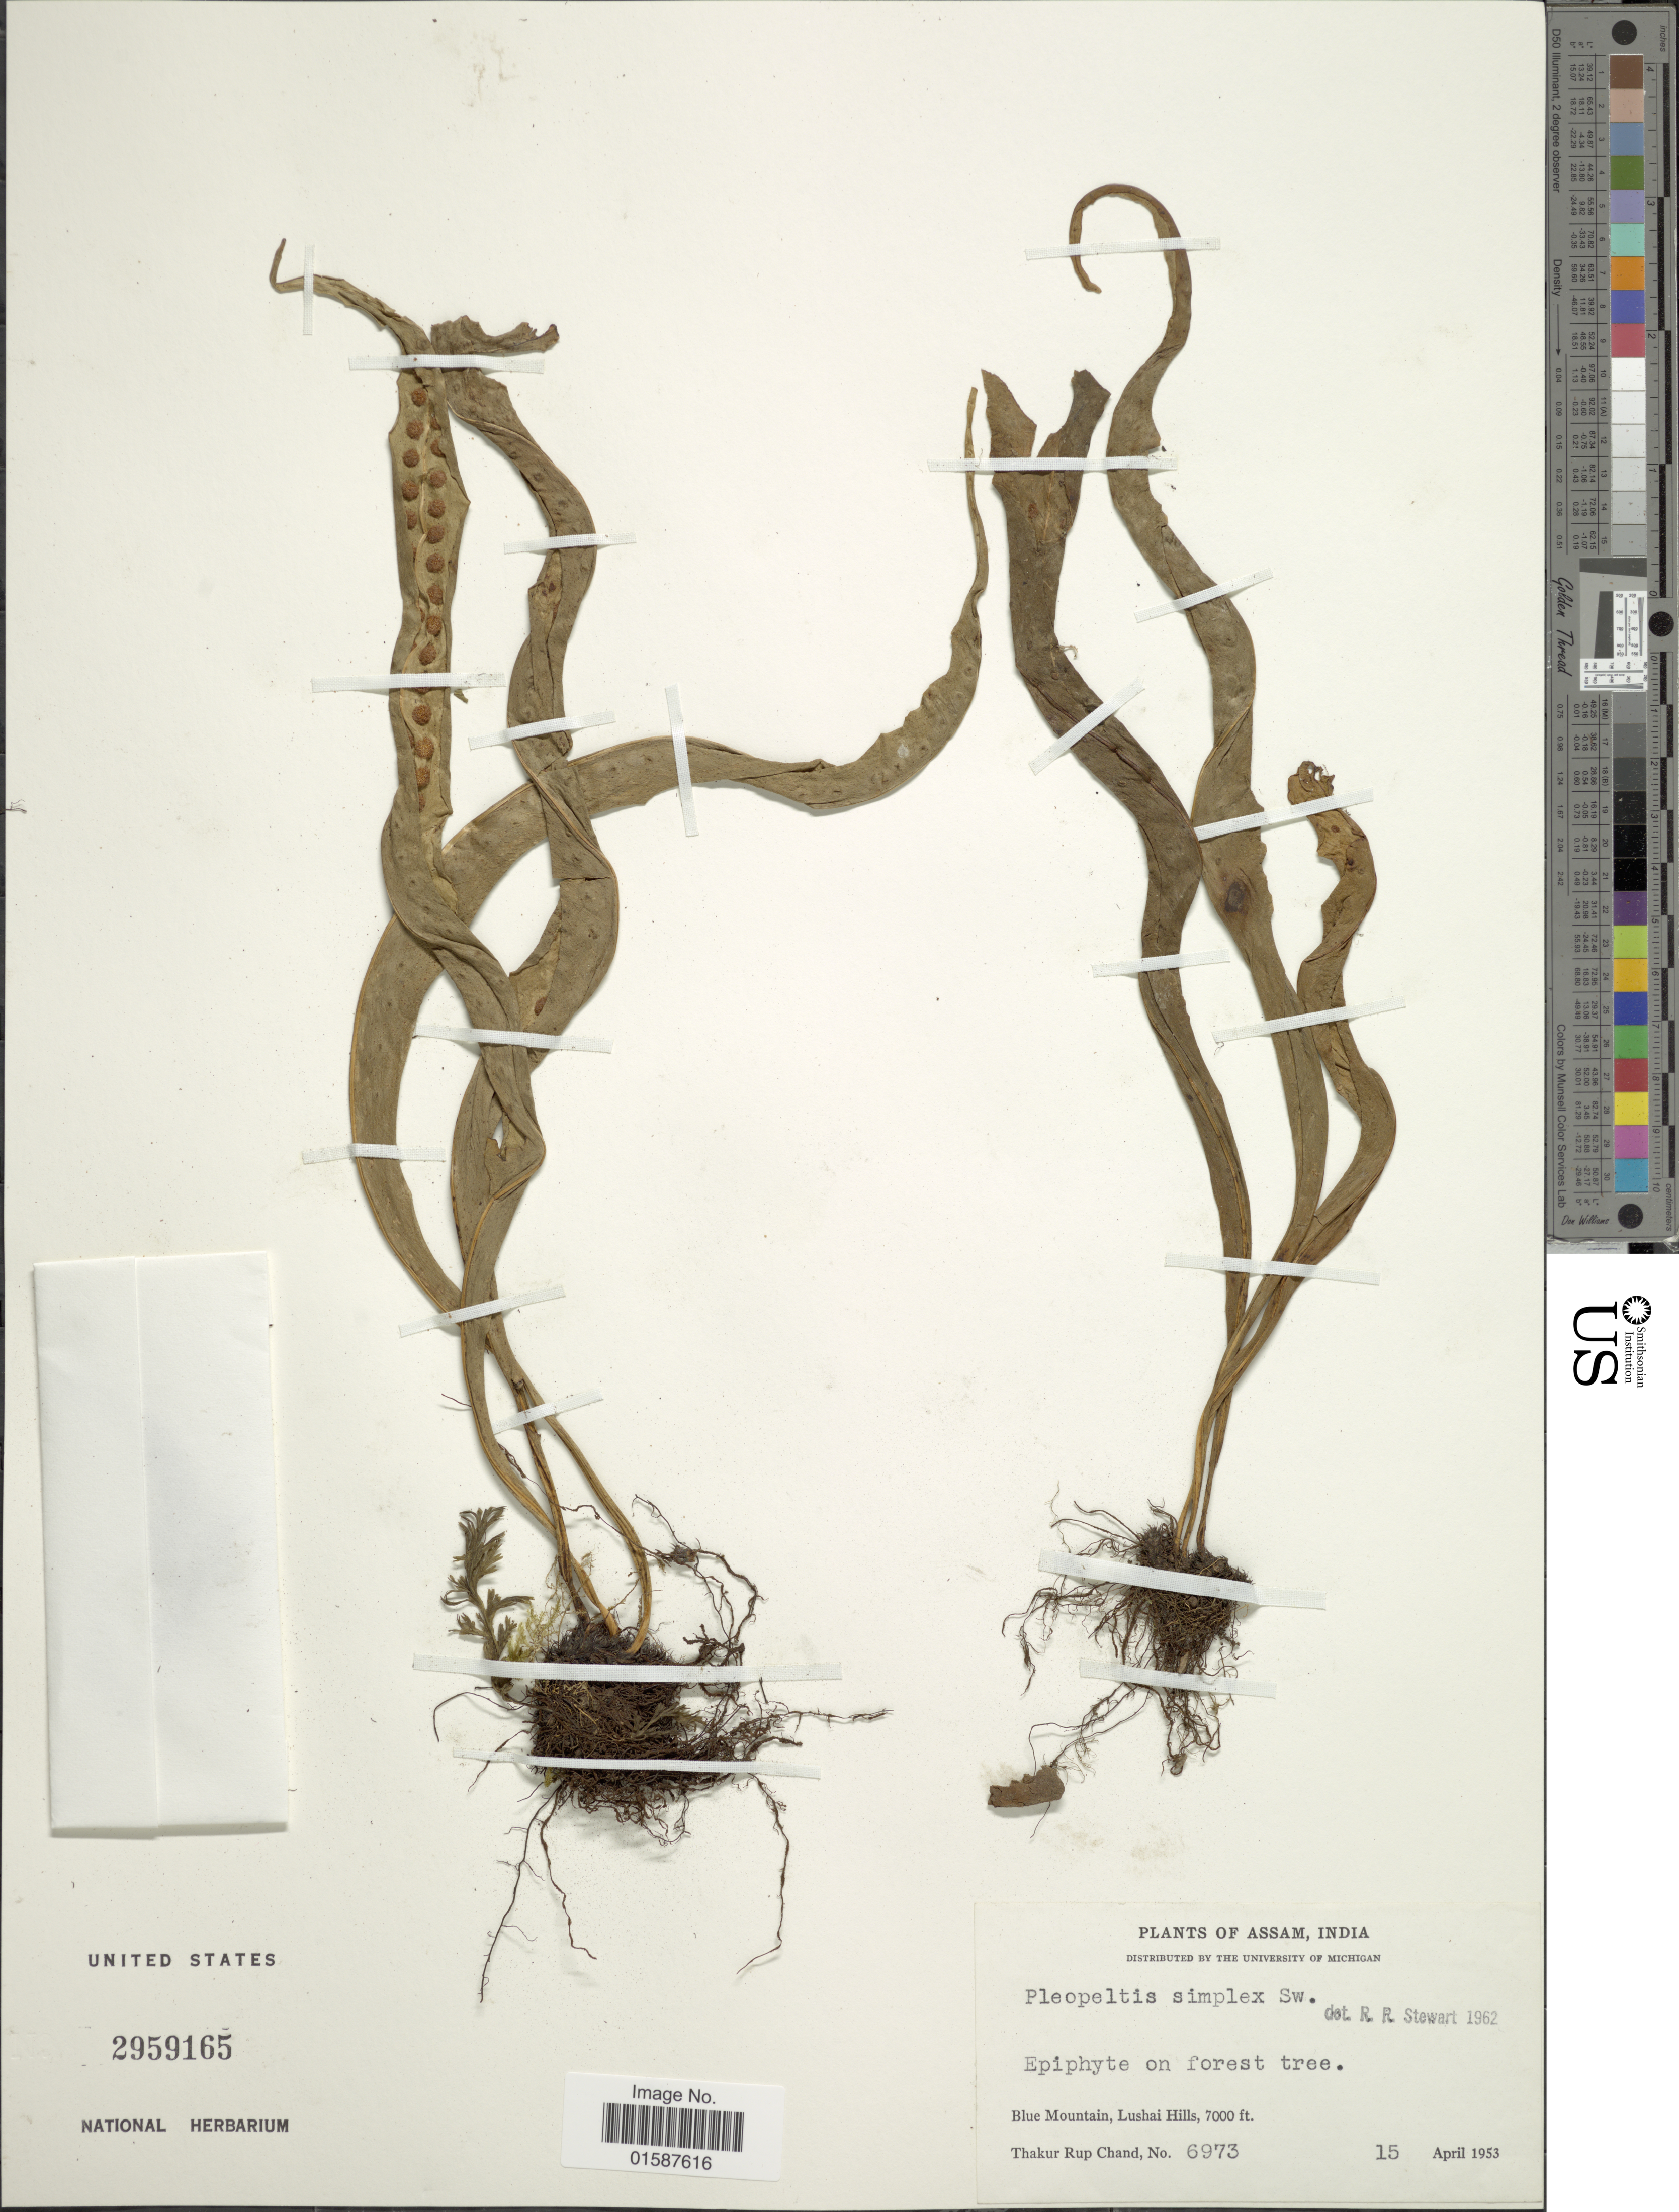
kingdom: Plantae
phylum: Tracheophyta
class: Polypodiopsida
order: Polypodiales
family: Polypodiaceae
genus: Lepisorus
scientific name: Lepisorus excavatus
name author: (Bory ex Willd.) Ching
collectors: T. R. Chand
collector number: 6973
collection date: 1953-04-15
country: India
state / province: Assam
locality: Assam, Blue Mountain, Lushai Hills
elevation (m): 2134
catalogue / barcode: US 2959165